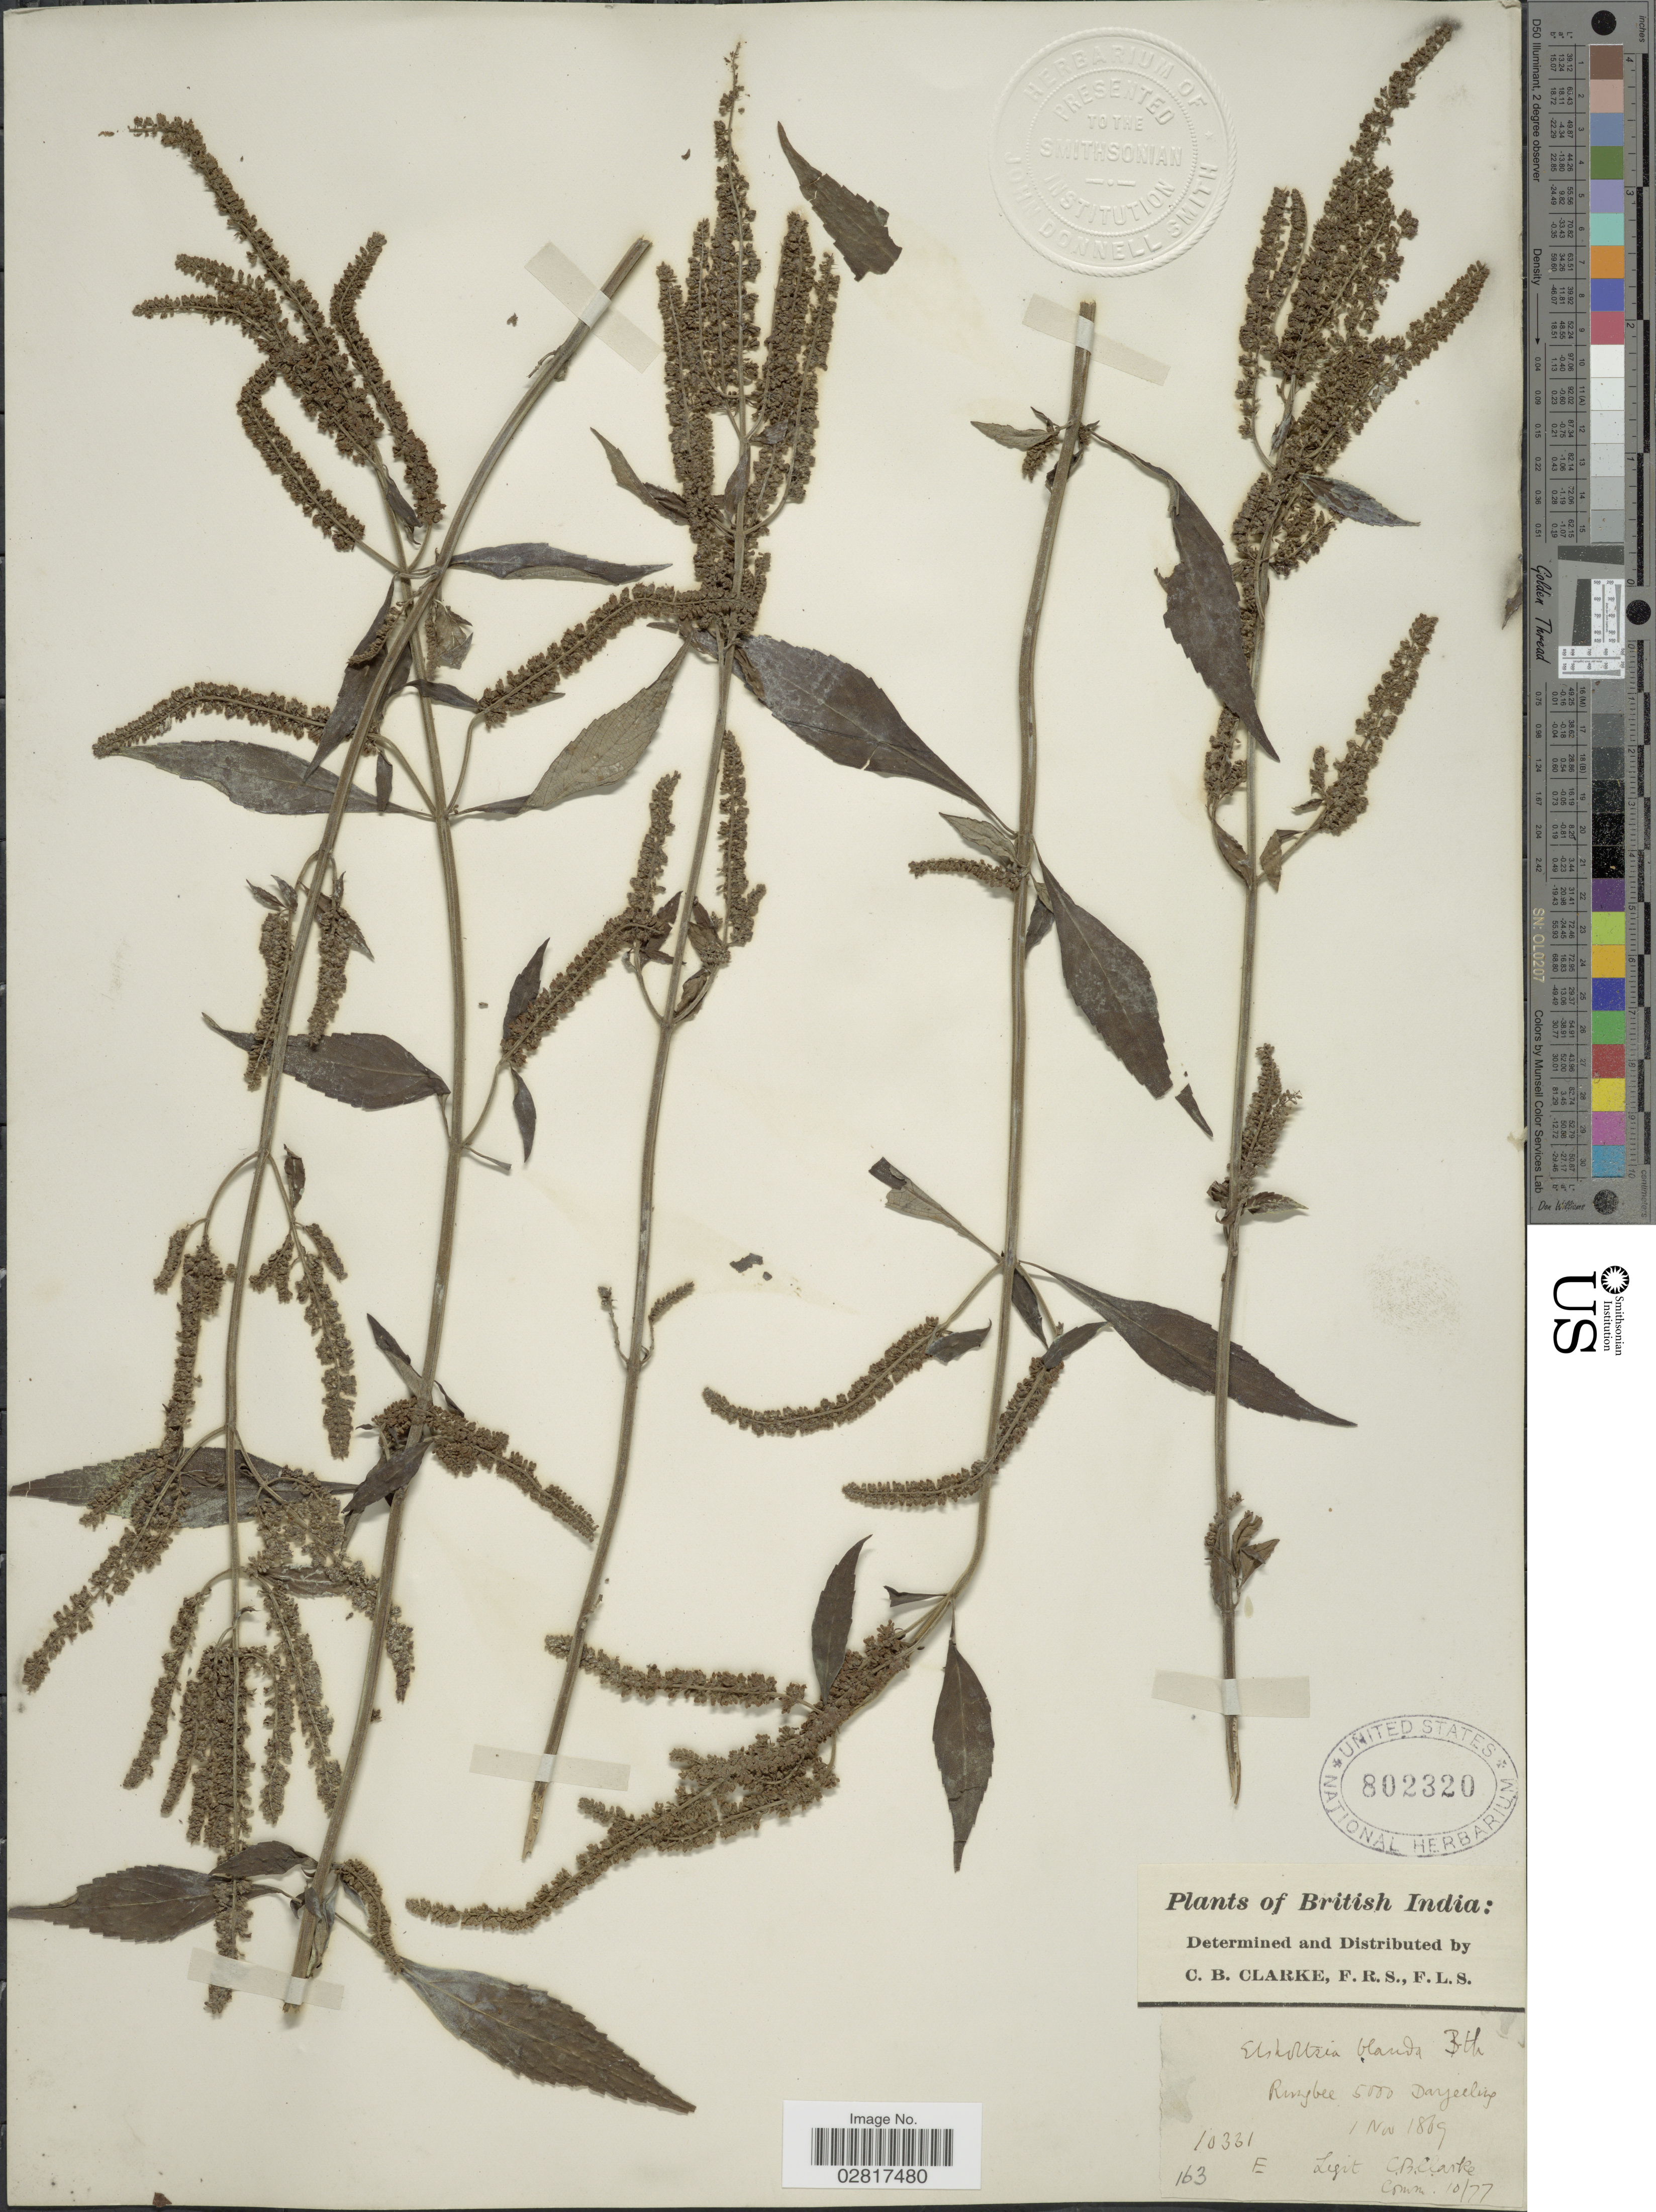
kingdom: Plantae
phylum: Tracheophyta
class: Magnoliopsida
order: Lamiales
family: Lamiaceae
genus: Elsholtzia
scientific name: Elsholtzia blanda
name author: (Benth.) Benth.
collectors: C. B. Clarke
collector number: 10331E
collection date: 1869-11-01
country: India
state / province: West Bengal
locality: British India, Rungbee, Darjeeling.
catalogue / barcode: US 802320